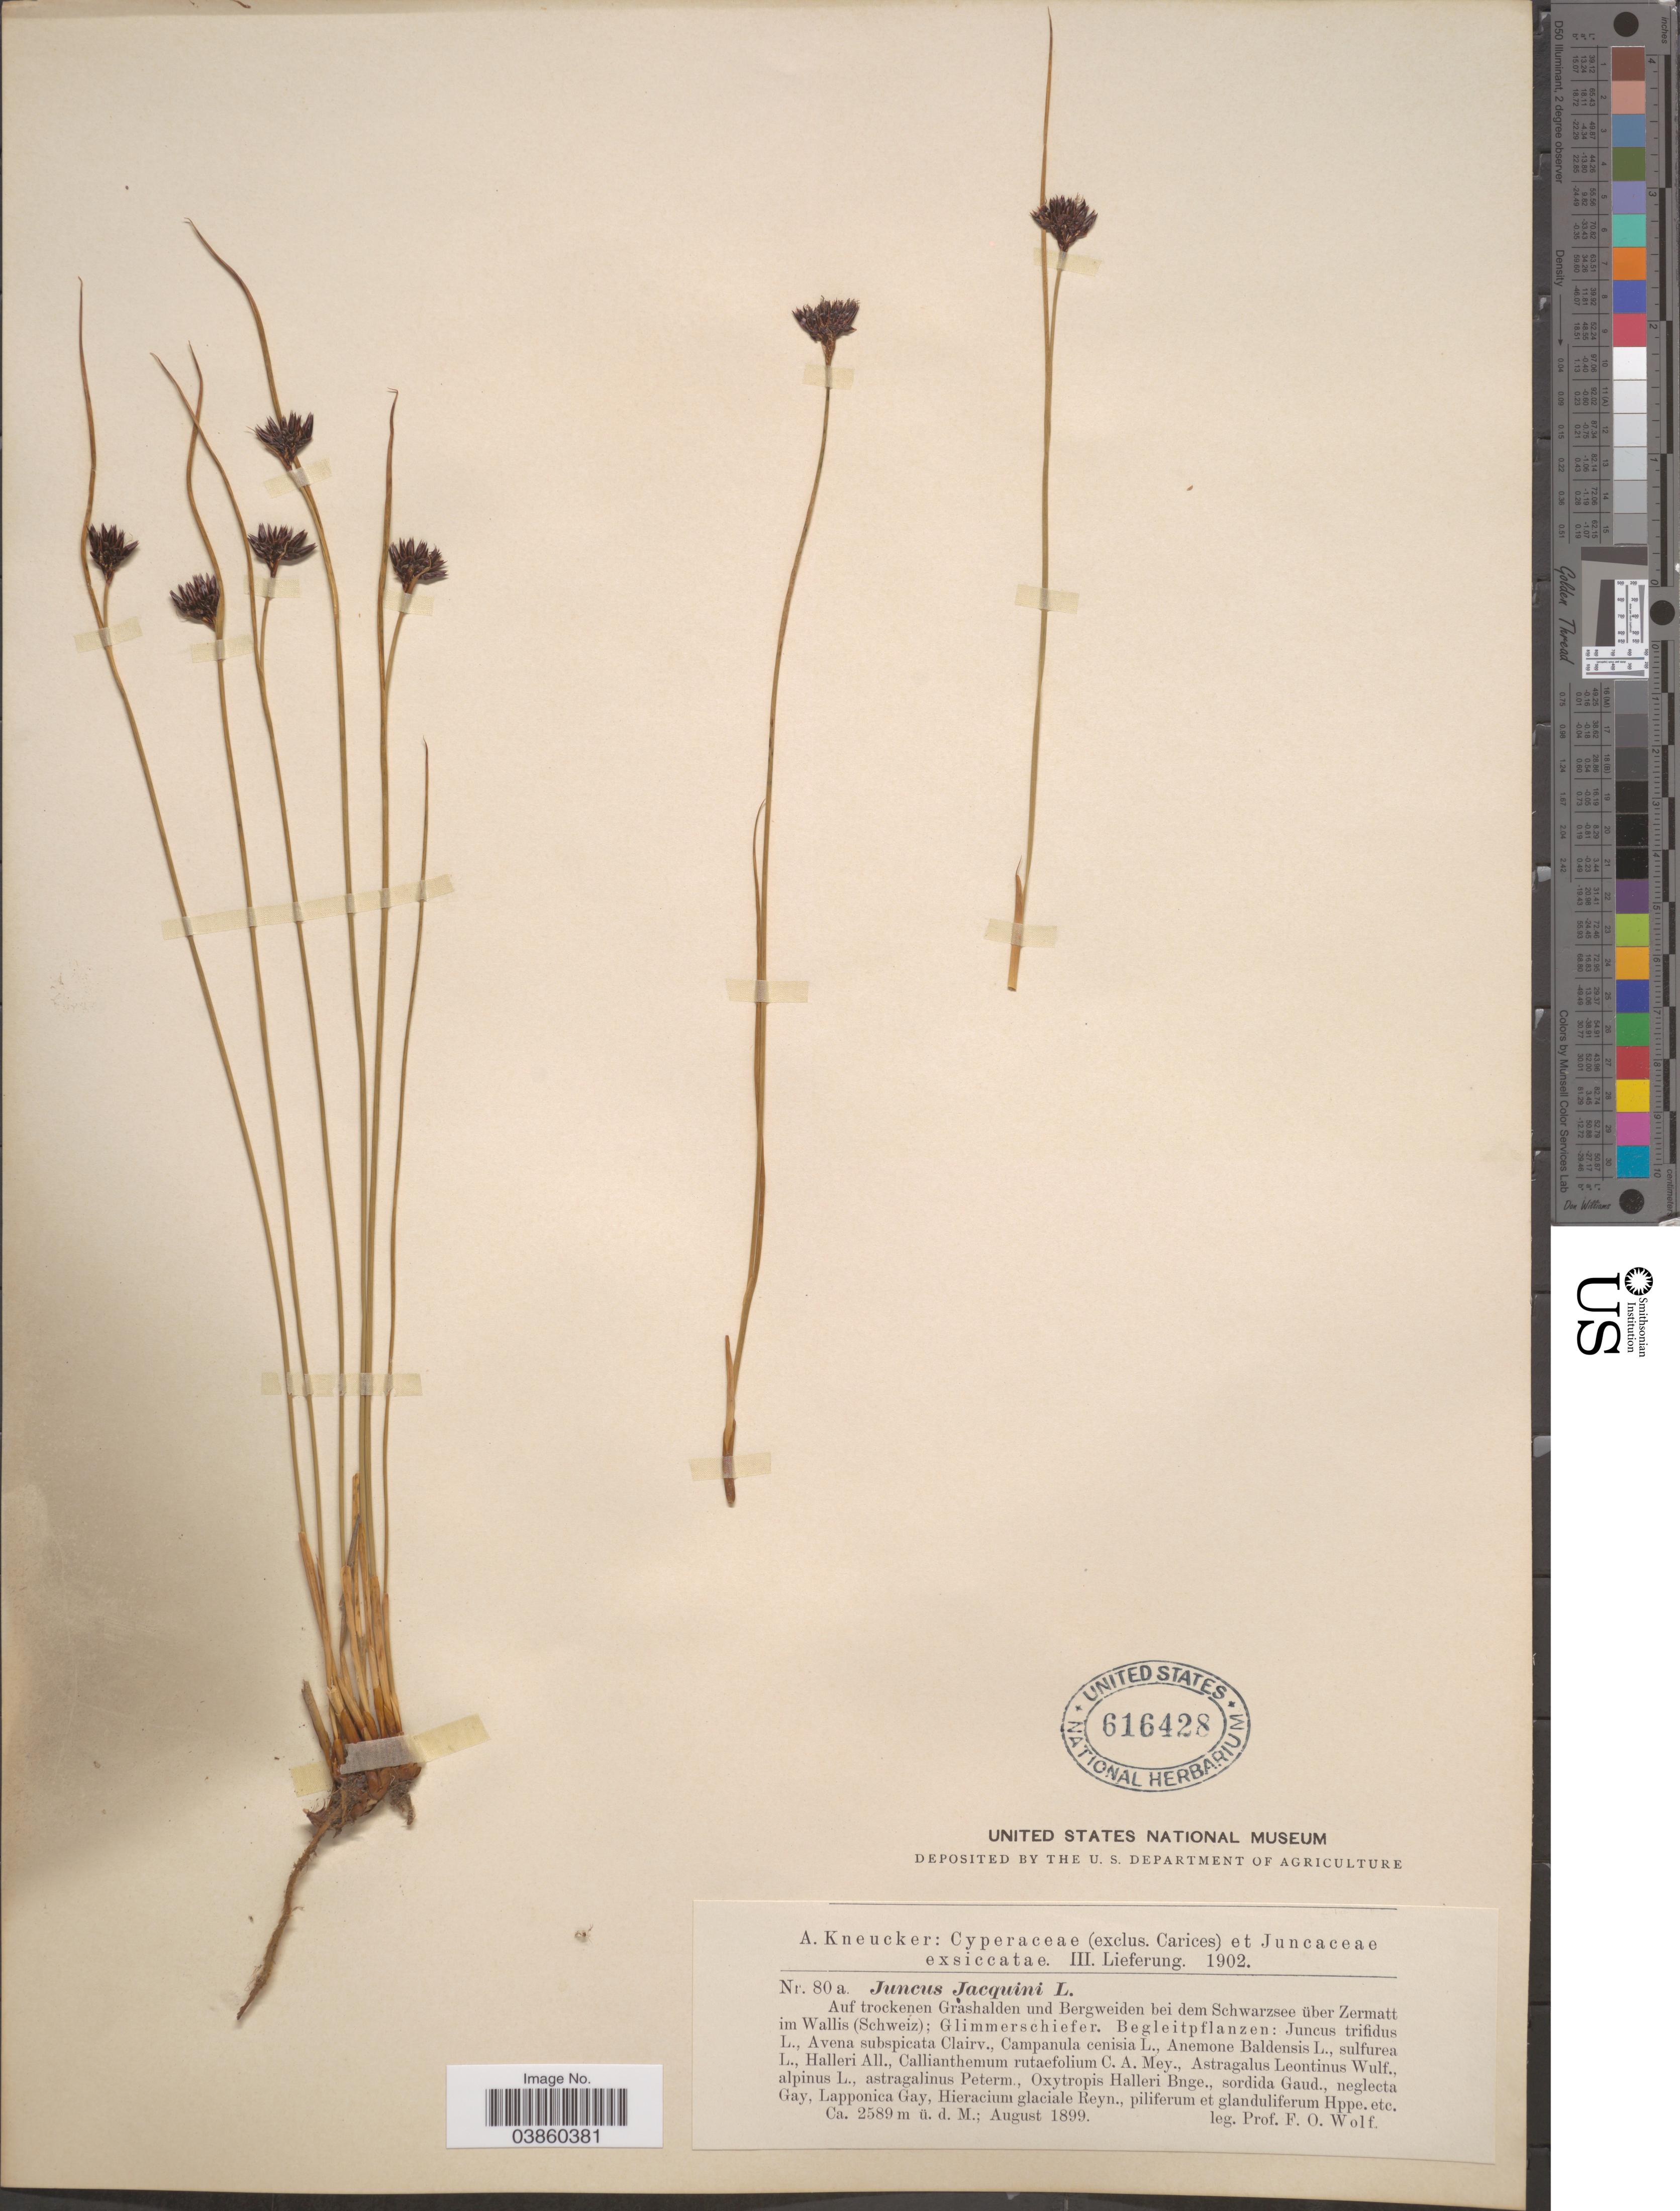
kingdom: Plantae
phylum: Tracheophyta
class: Liliopsida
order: Poales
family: Juncaceae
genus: Juncus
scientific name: Juncus jacquinii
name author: L.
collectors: F. Wolf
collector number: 80a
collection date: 1899-08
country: Switzerland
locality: Auf trockenen Grashalden und Bergweiden bei dem Schwarzsee über Zermatt im Wallis (Schweiz); Glimmerschiefer.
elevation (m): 2589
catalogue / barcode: US 616428